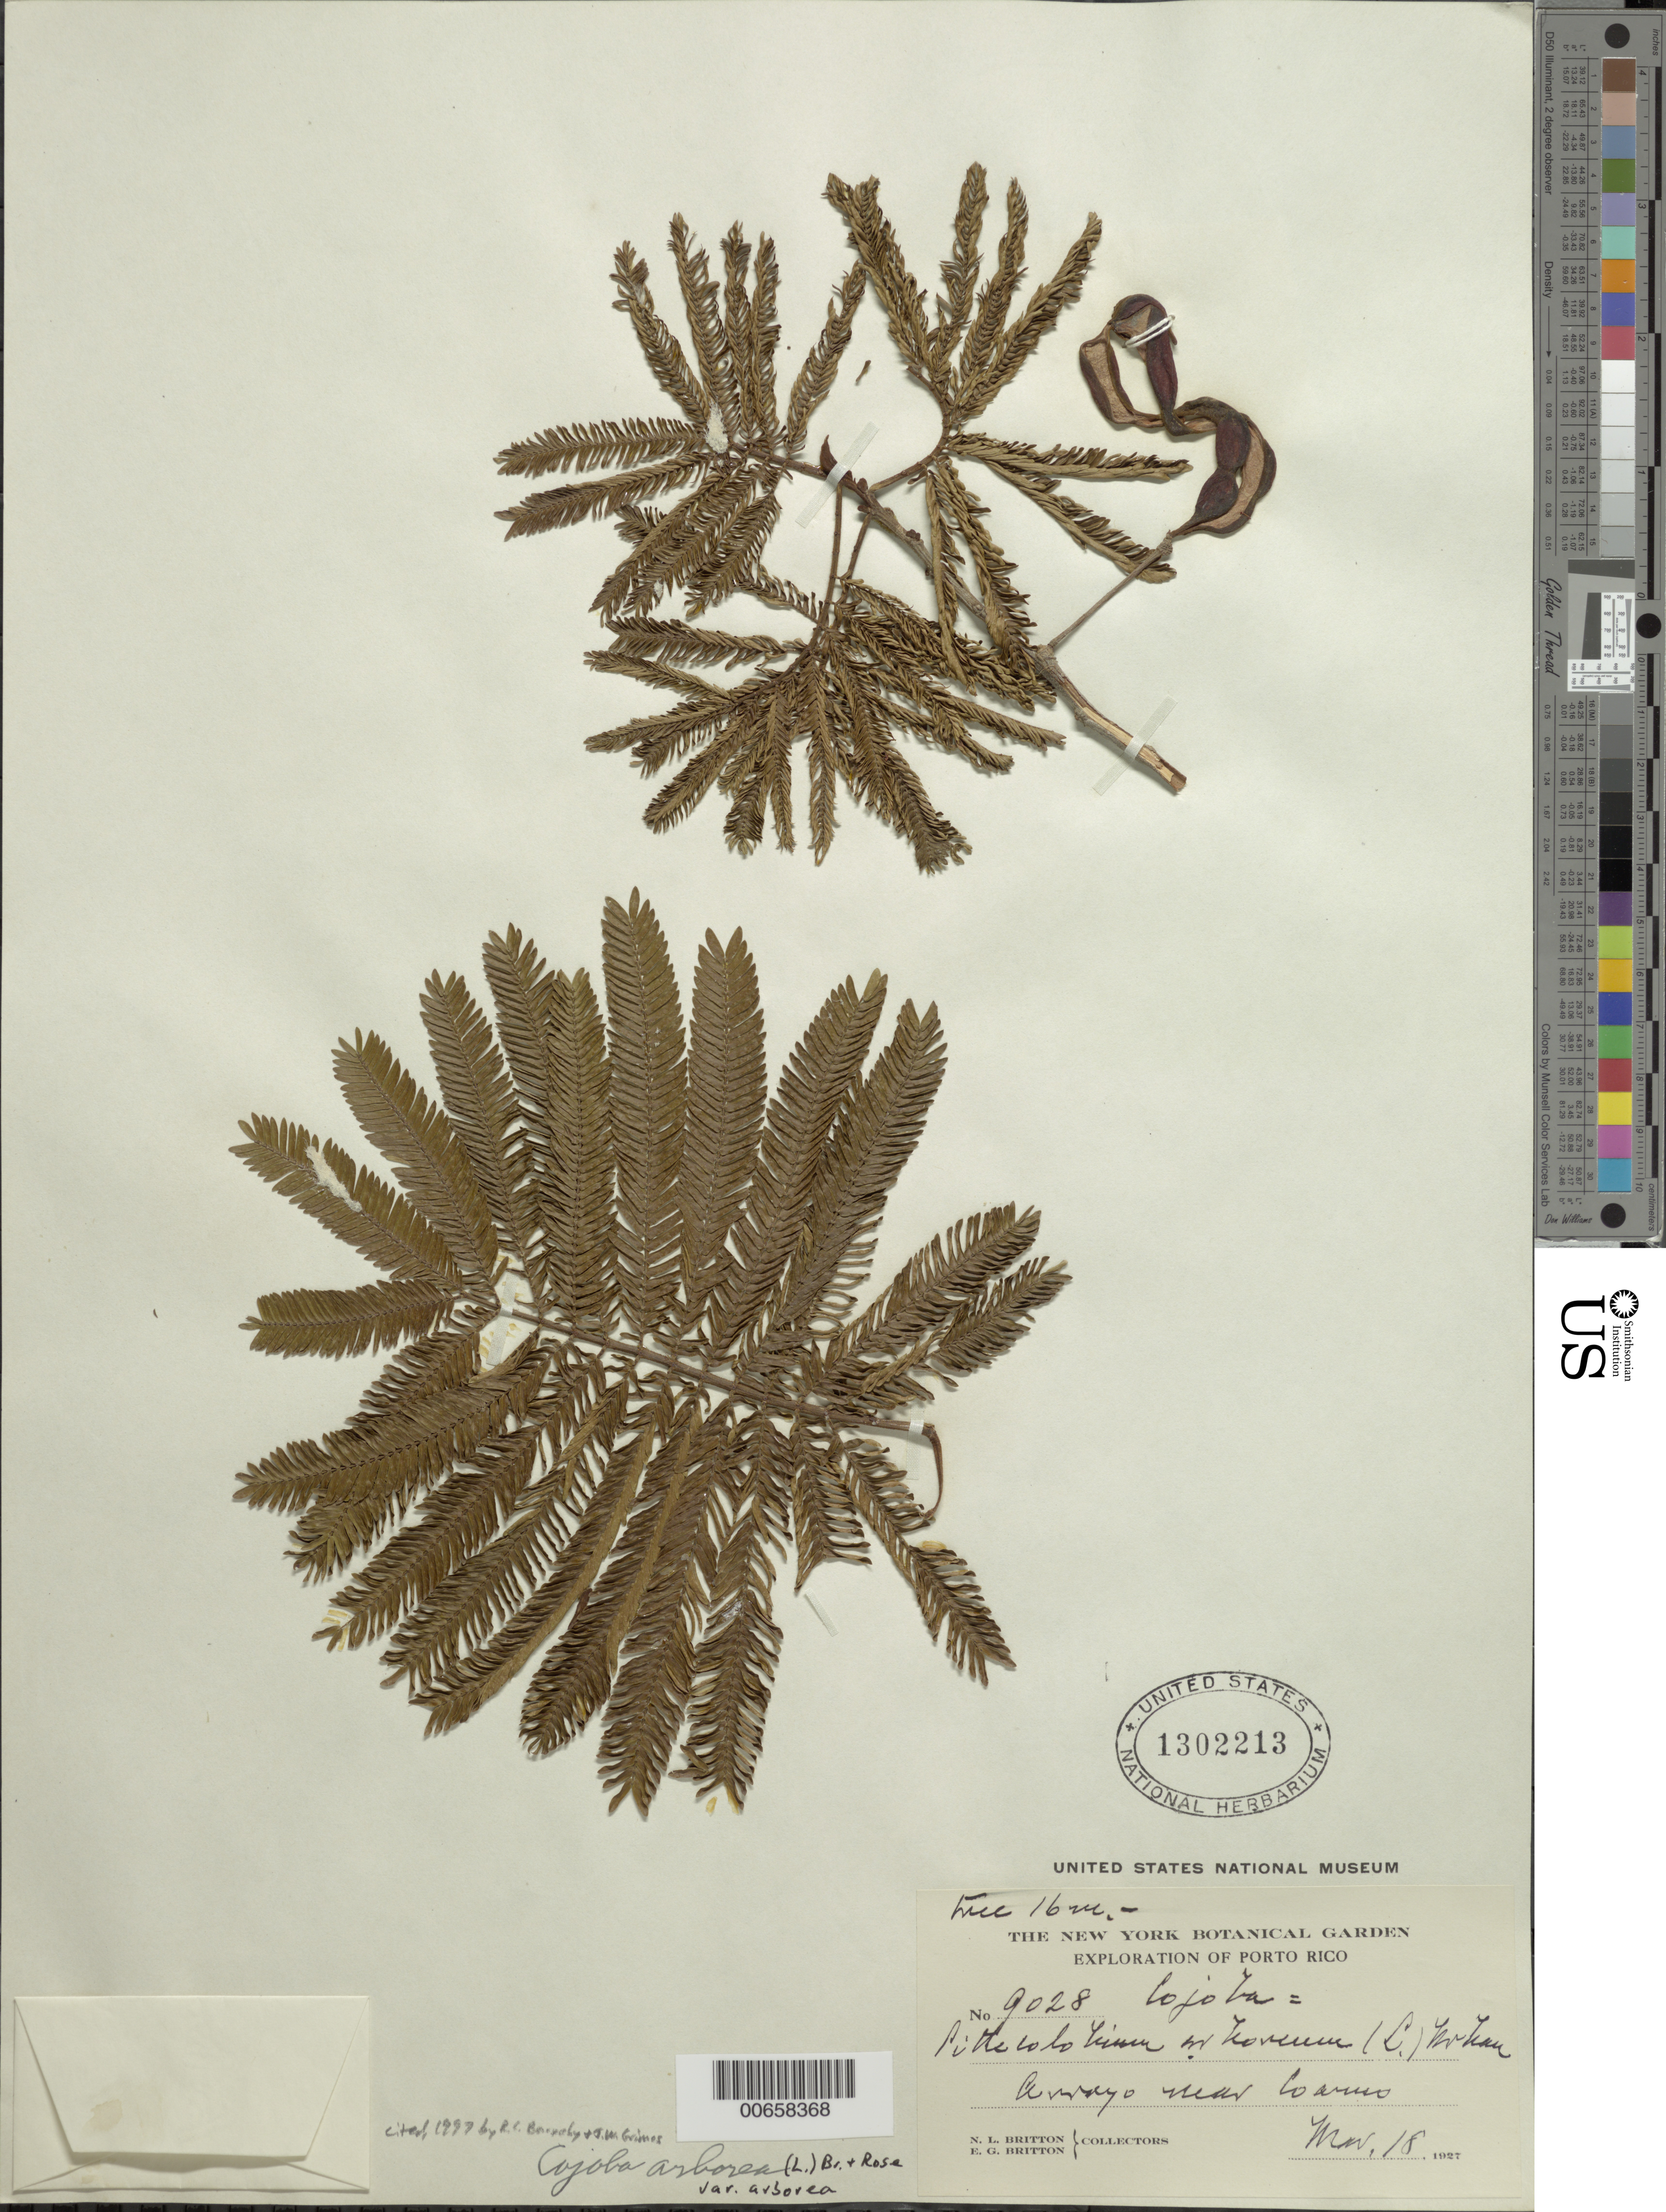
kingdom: Plantae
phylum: Tracheophyta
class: Magnoliopsida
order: Fabales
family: Fabaceae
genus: Cojoba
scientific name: Cojoba arborea var. arborea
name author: (L.) Britton & Rose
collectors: N. Britton & E. G. Britton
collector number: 9028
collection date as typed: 18 Mar 1927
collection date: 1927-03-18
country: Puerto Rico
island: Greater Antilles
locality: Arrayo near Coamo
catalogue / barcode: US 1302213